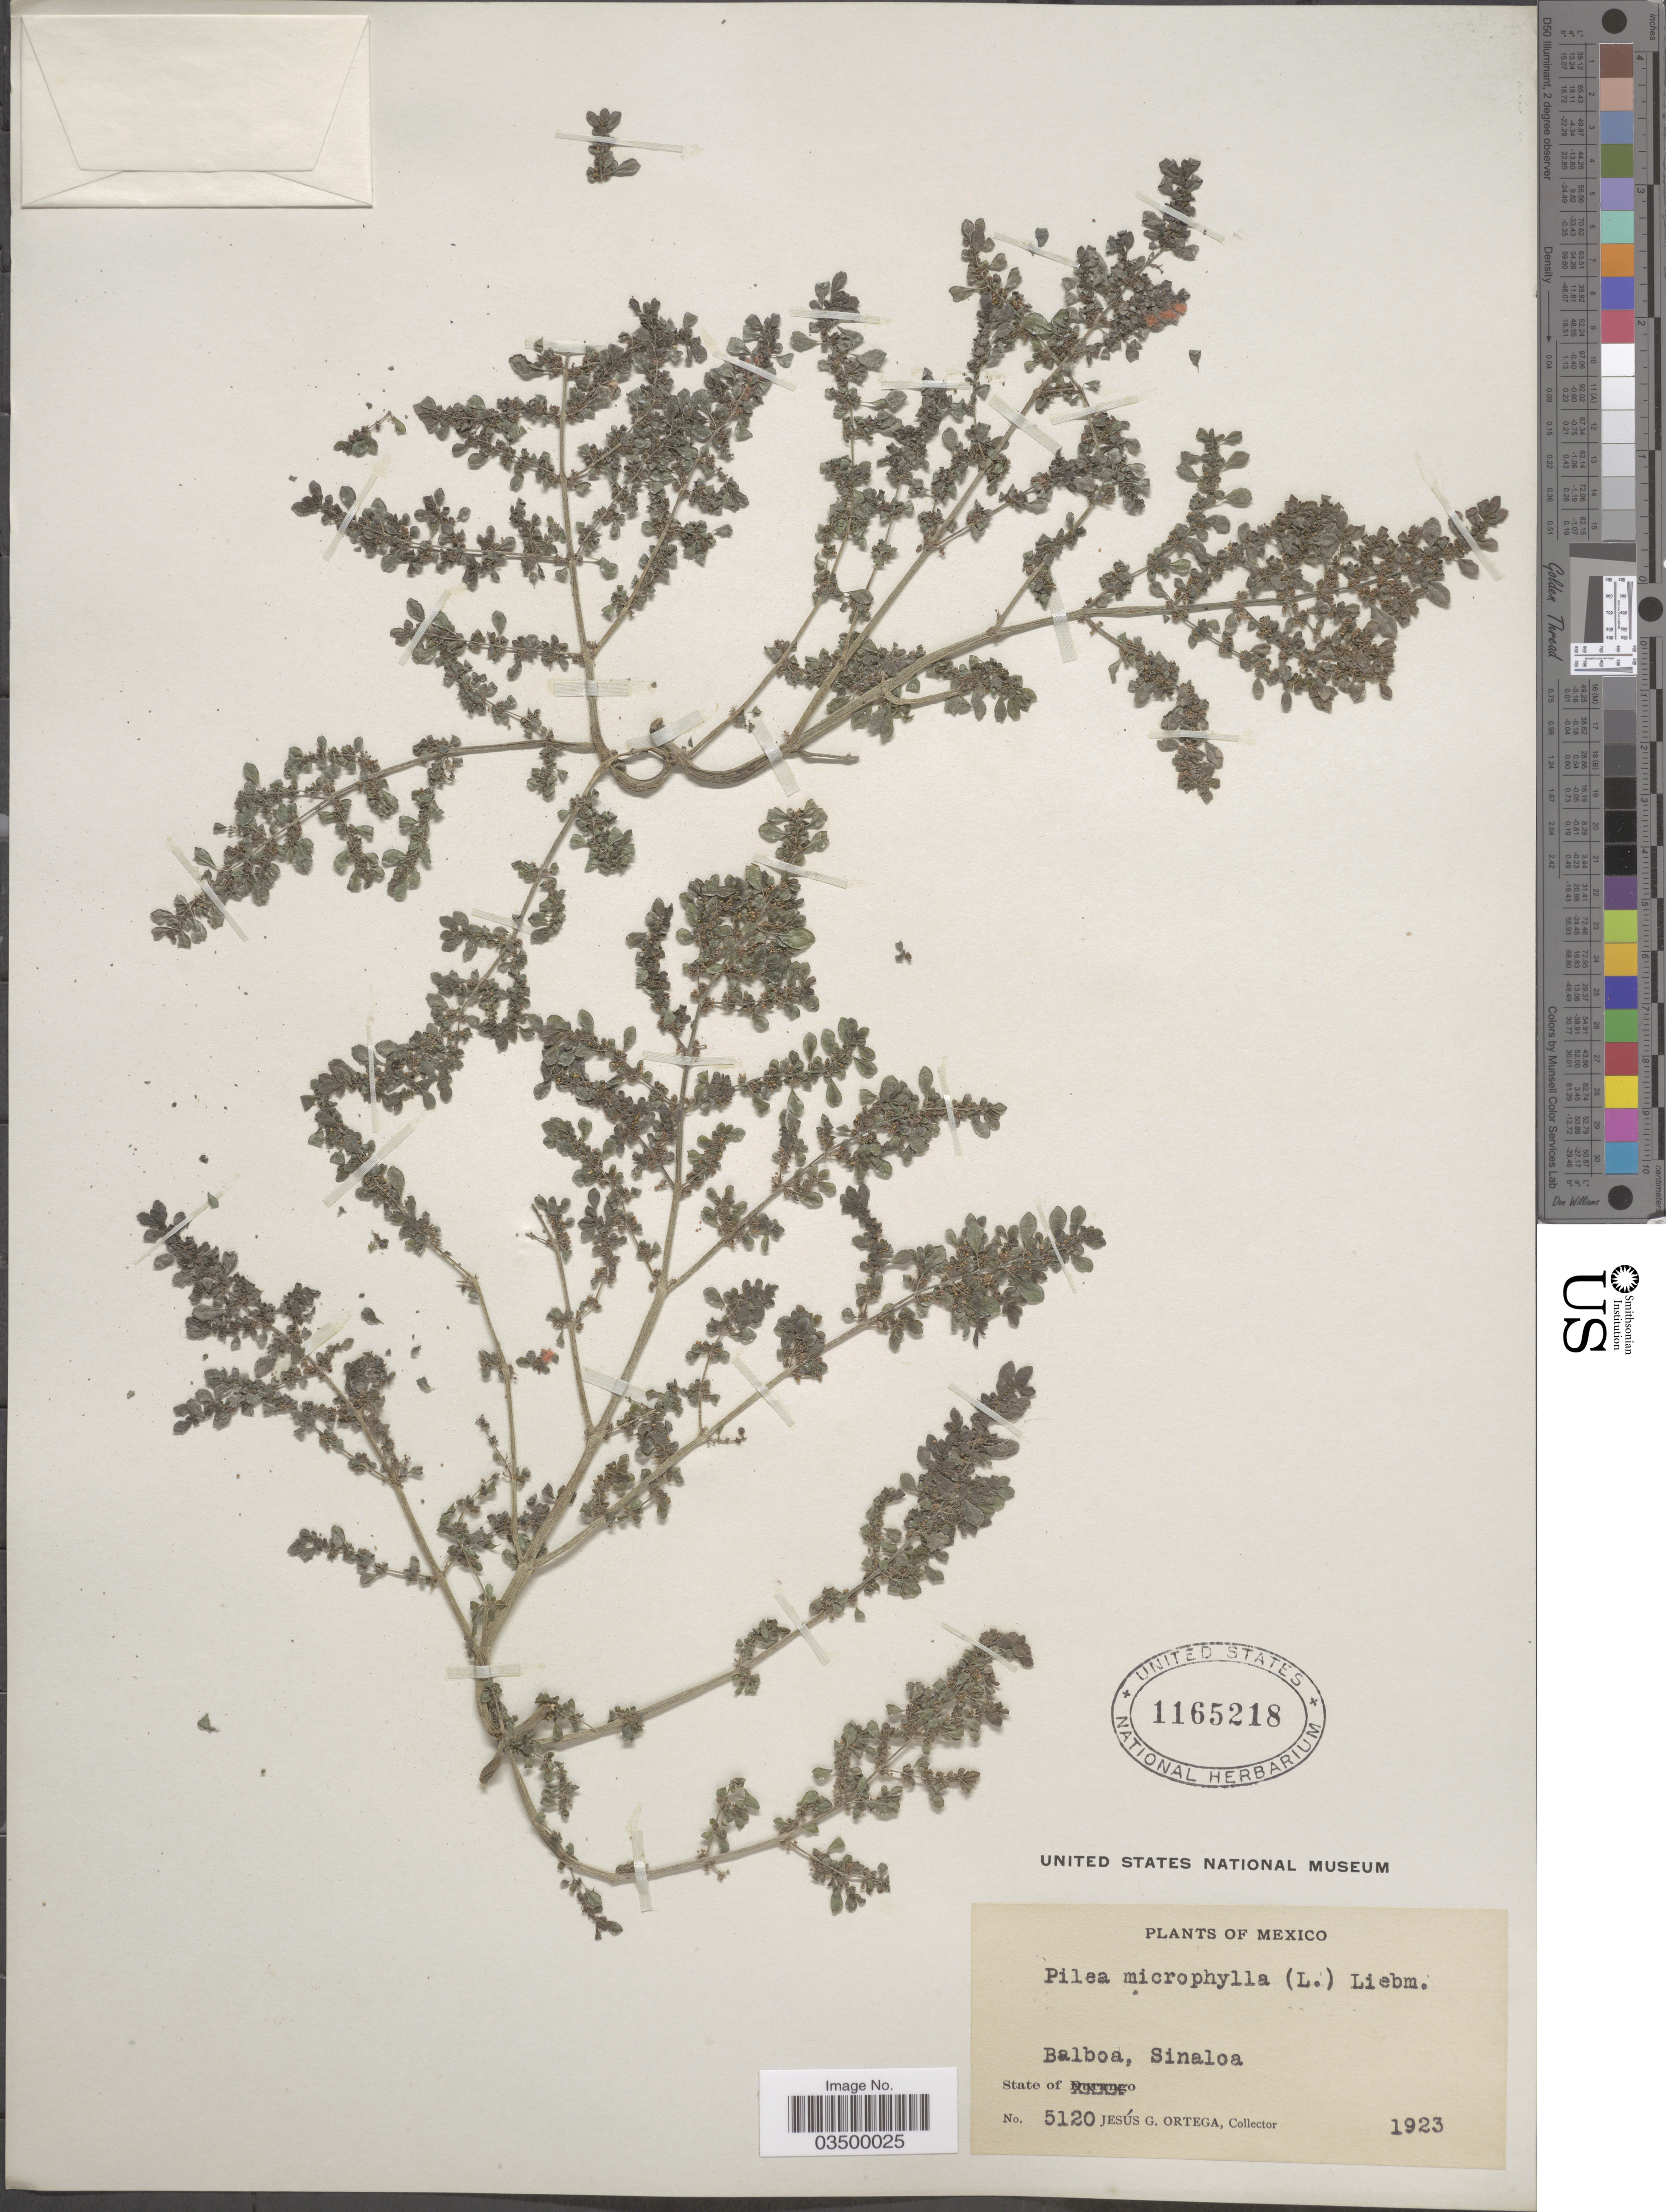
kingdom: Plantae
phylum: Tracheophyta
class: Magnoliopsida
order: Rosales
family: Urticaceae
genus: Pilea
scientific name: Pilea microphylla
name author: (L.) Liebm.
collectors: J. Ortega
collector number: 5120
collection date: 1923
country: Mexico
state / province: Sinaloa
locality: Balboa.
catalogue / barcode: US 1165218